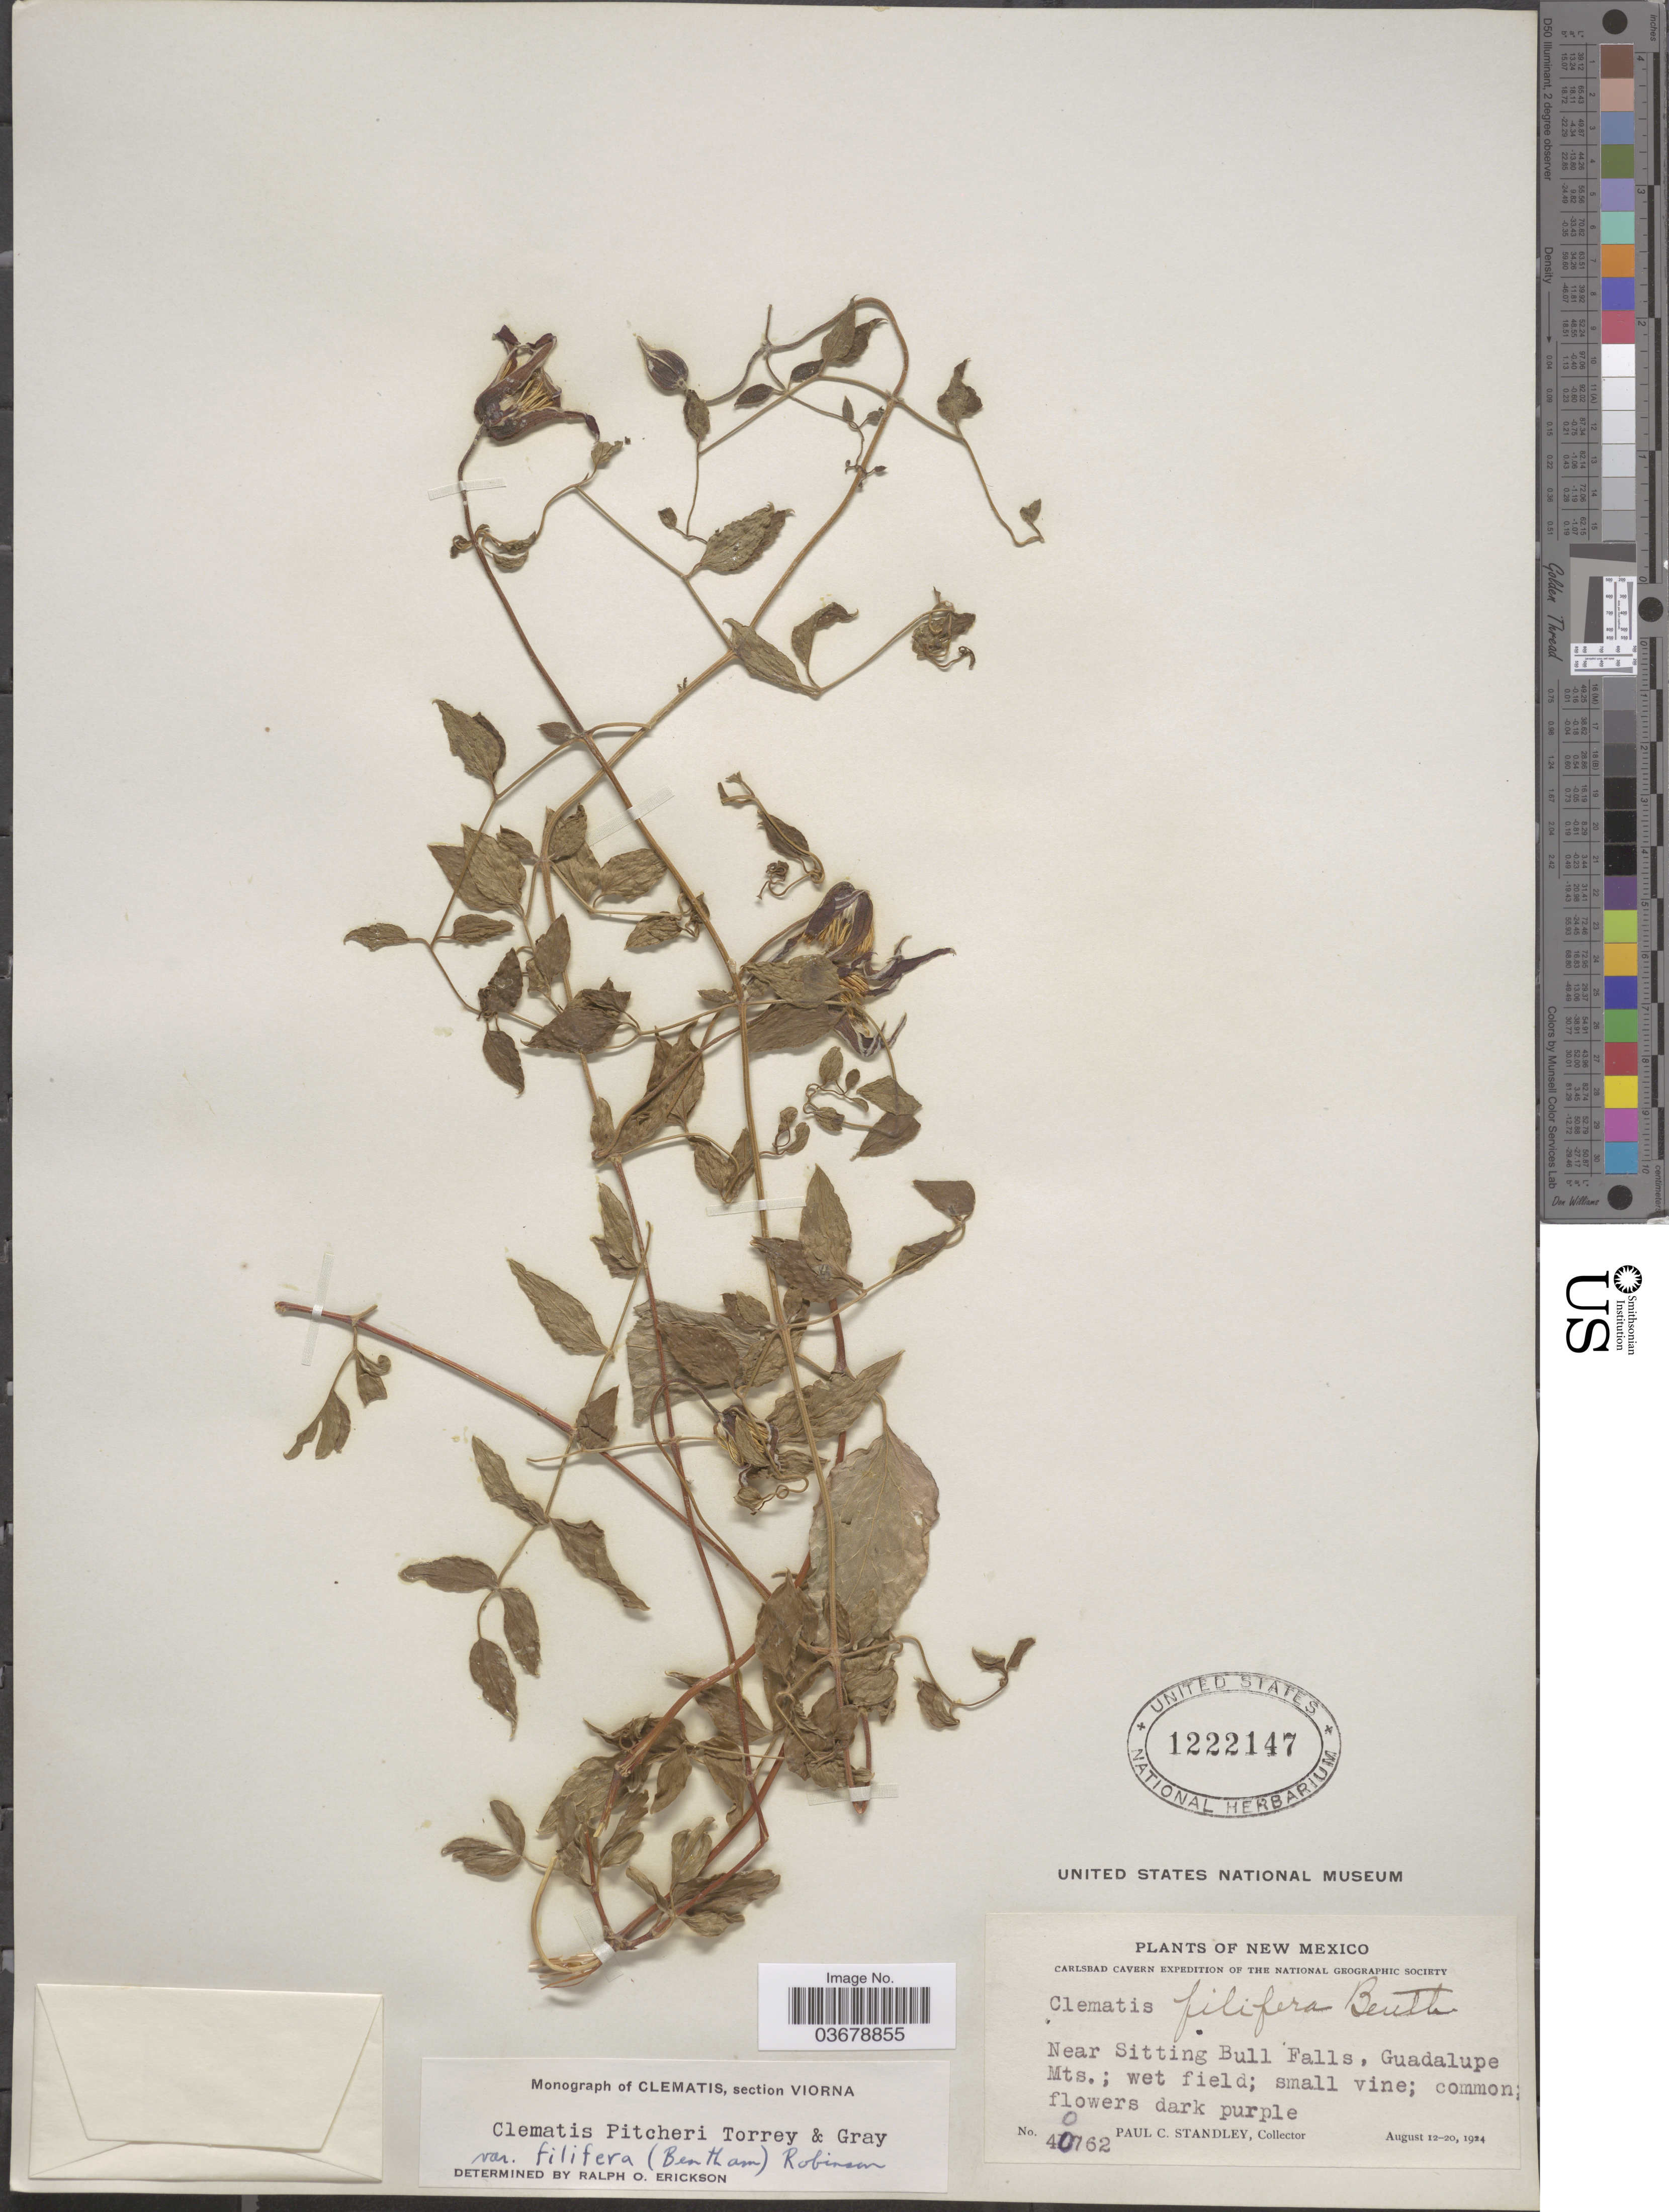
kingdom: Plantae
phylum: Tracheophyta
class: Magnoliopsida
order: Ranunculales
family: Ranunculaceae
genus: Clematis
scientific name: Clematis viorna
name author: L.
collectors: P. C. Standley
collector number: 40762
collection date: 1924-08-12/1924-08-20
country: United States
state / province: New Mexico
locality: Near Sitting Bull Falls, Guadalupe Mts.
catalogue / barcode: US 1222147